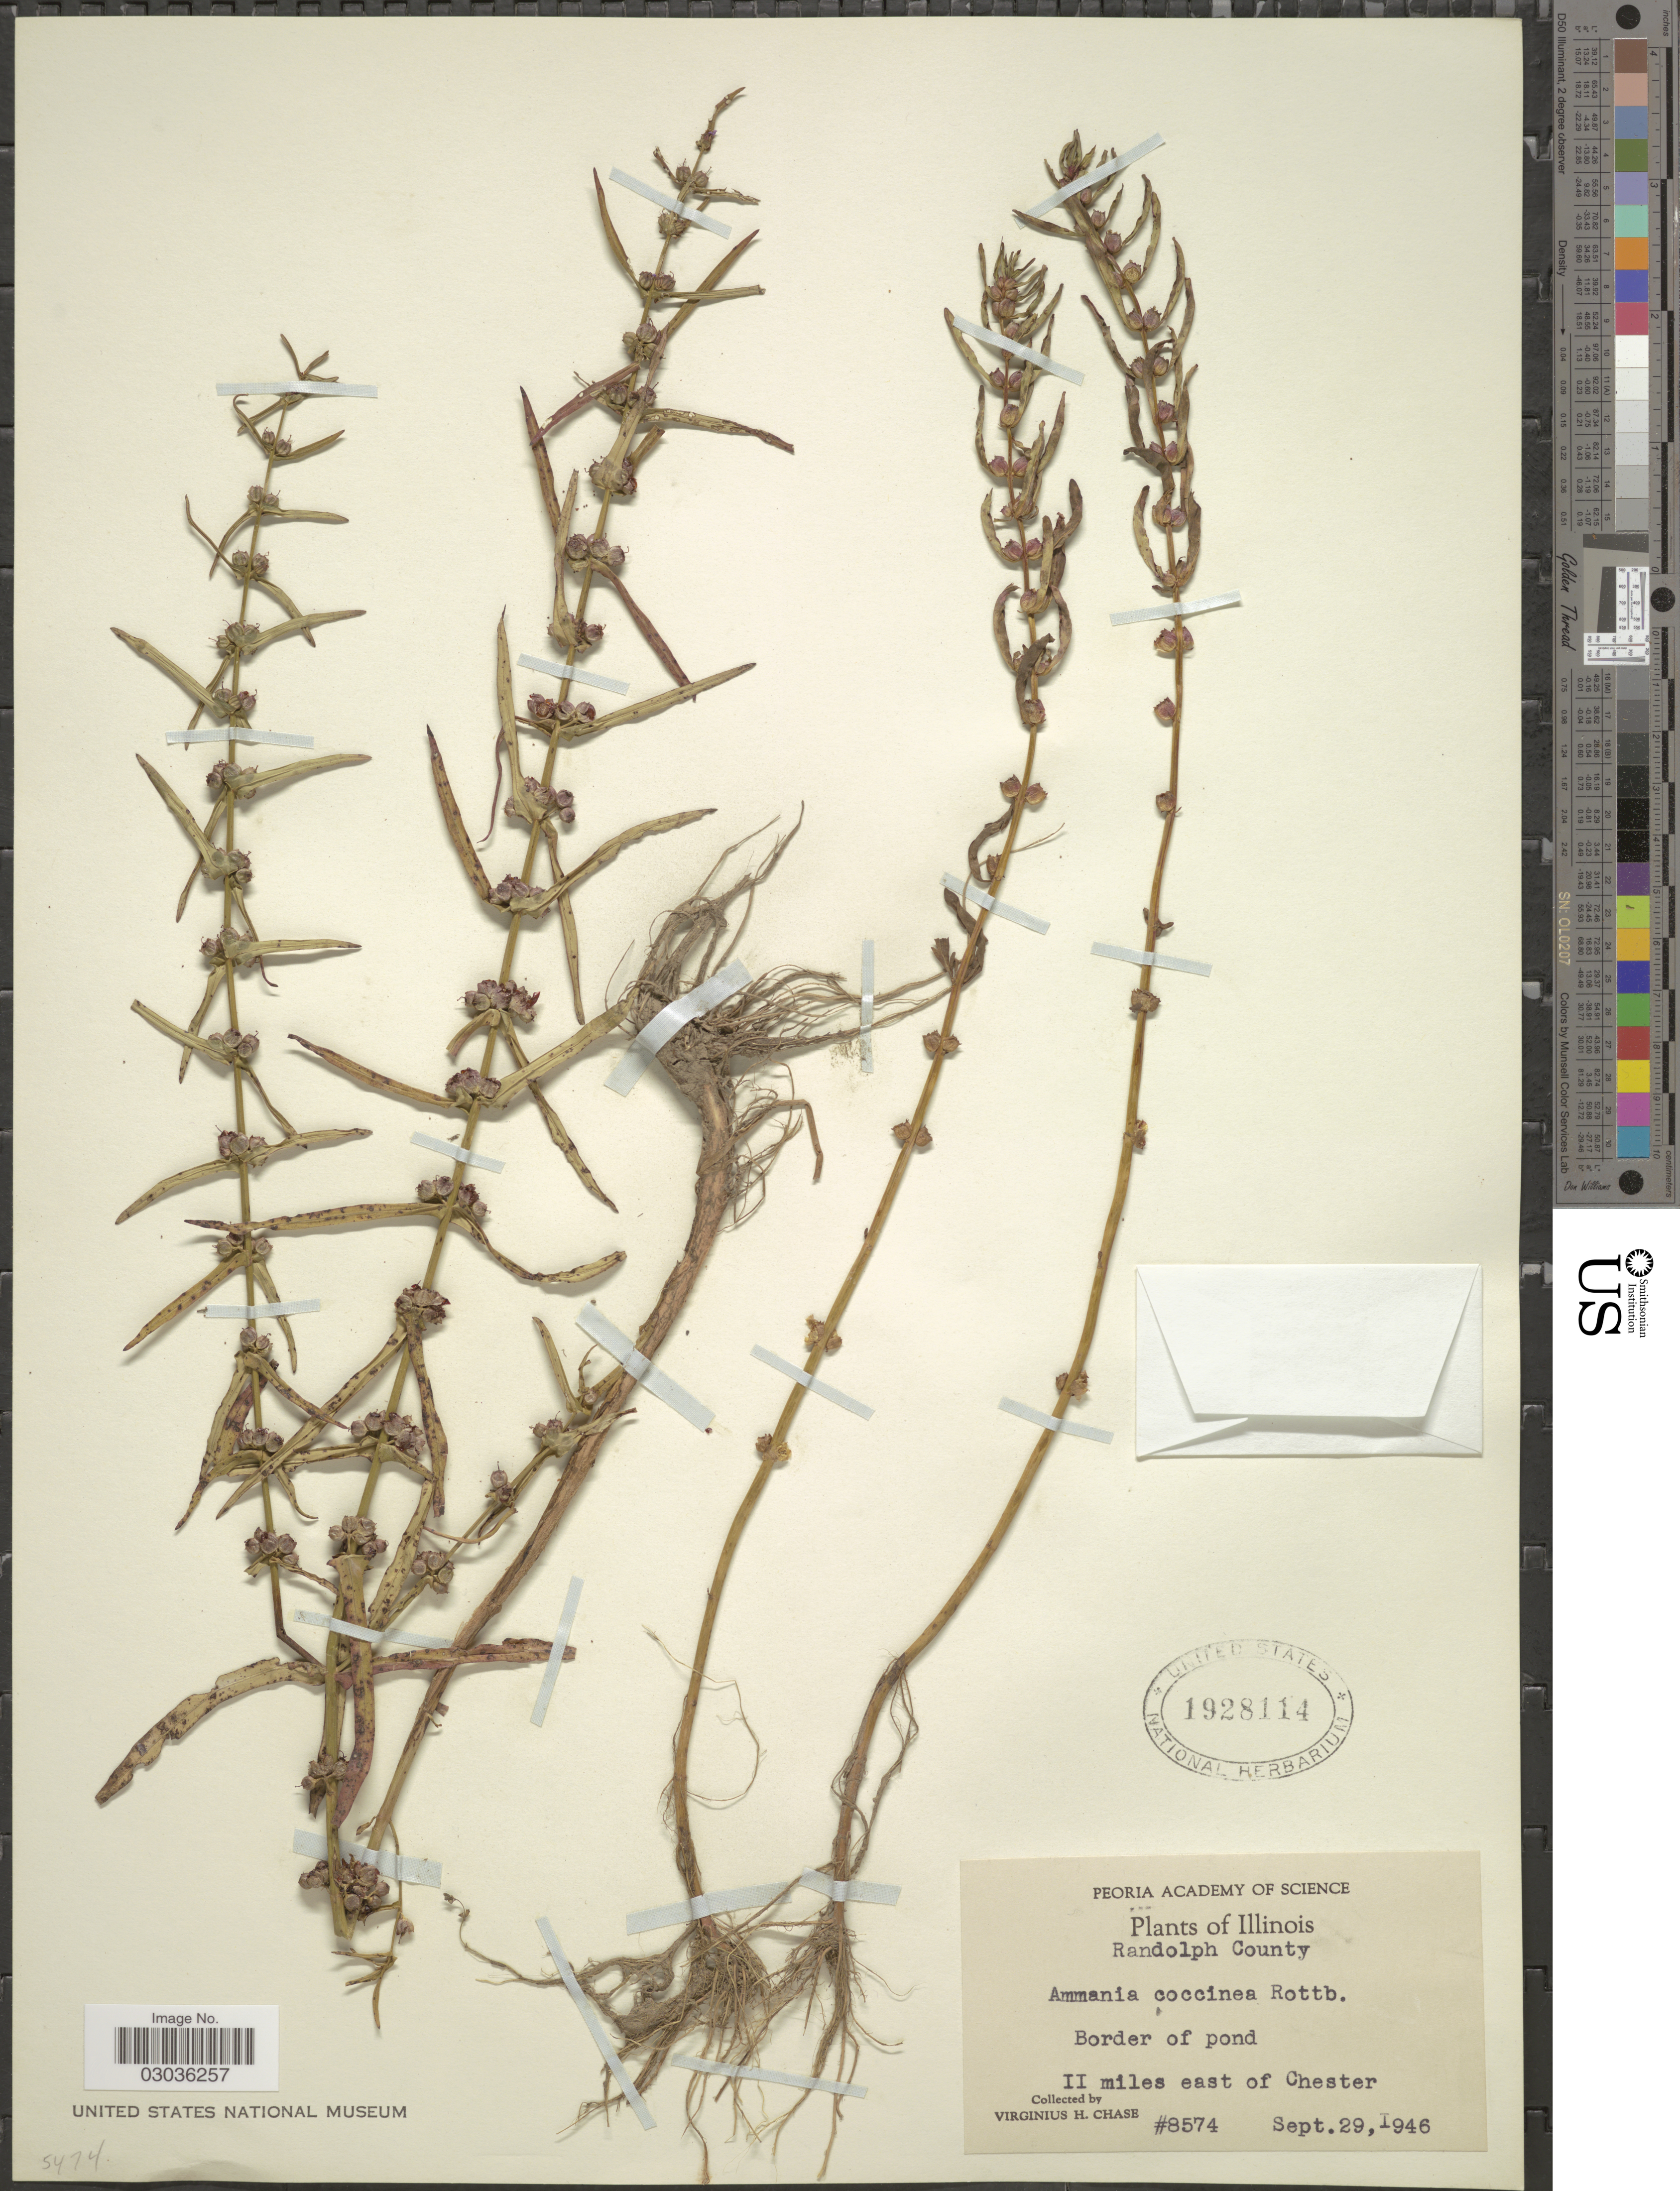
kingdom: Plantae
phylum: Tracheophyta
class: Magnoliopsida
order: Myrtales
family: Lythraceae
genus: Ammannia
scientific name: Ammannia coccinea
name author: Rottb.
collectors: V. H. Chase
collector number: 8574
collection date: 1946-09-29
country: United States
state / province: Illinois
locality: Randolph County, Border of pond, II miles east of Chester.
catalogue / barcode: US 1928114